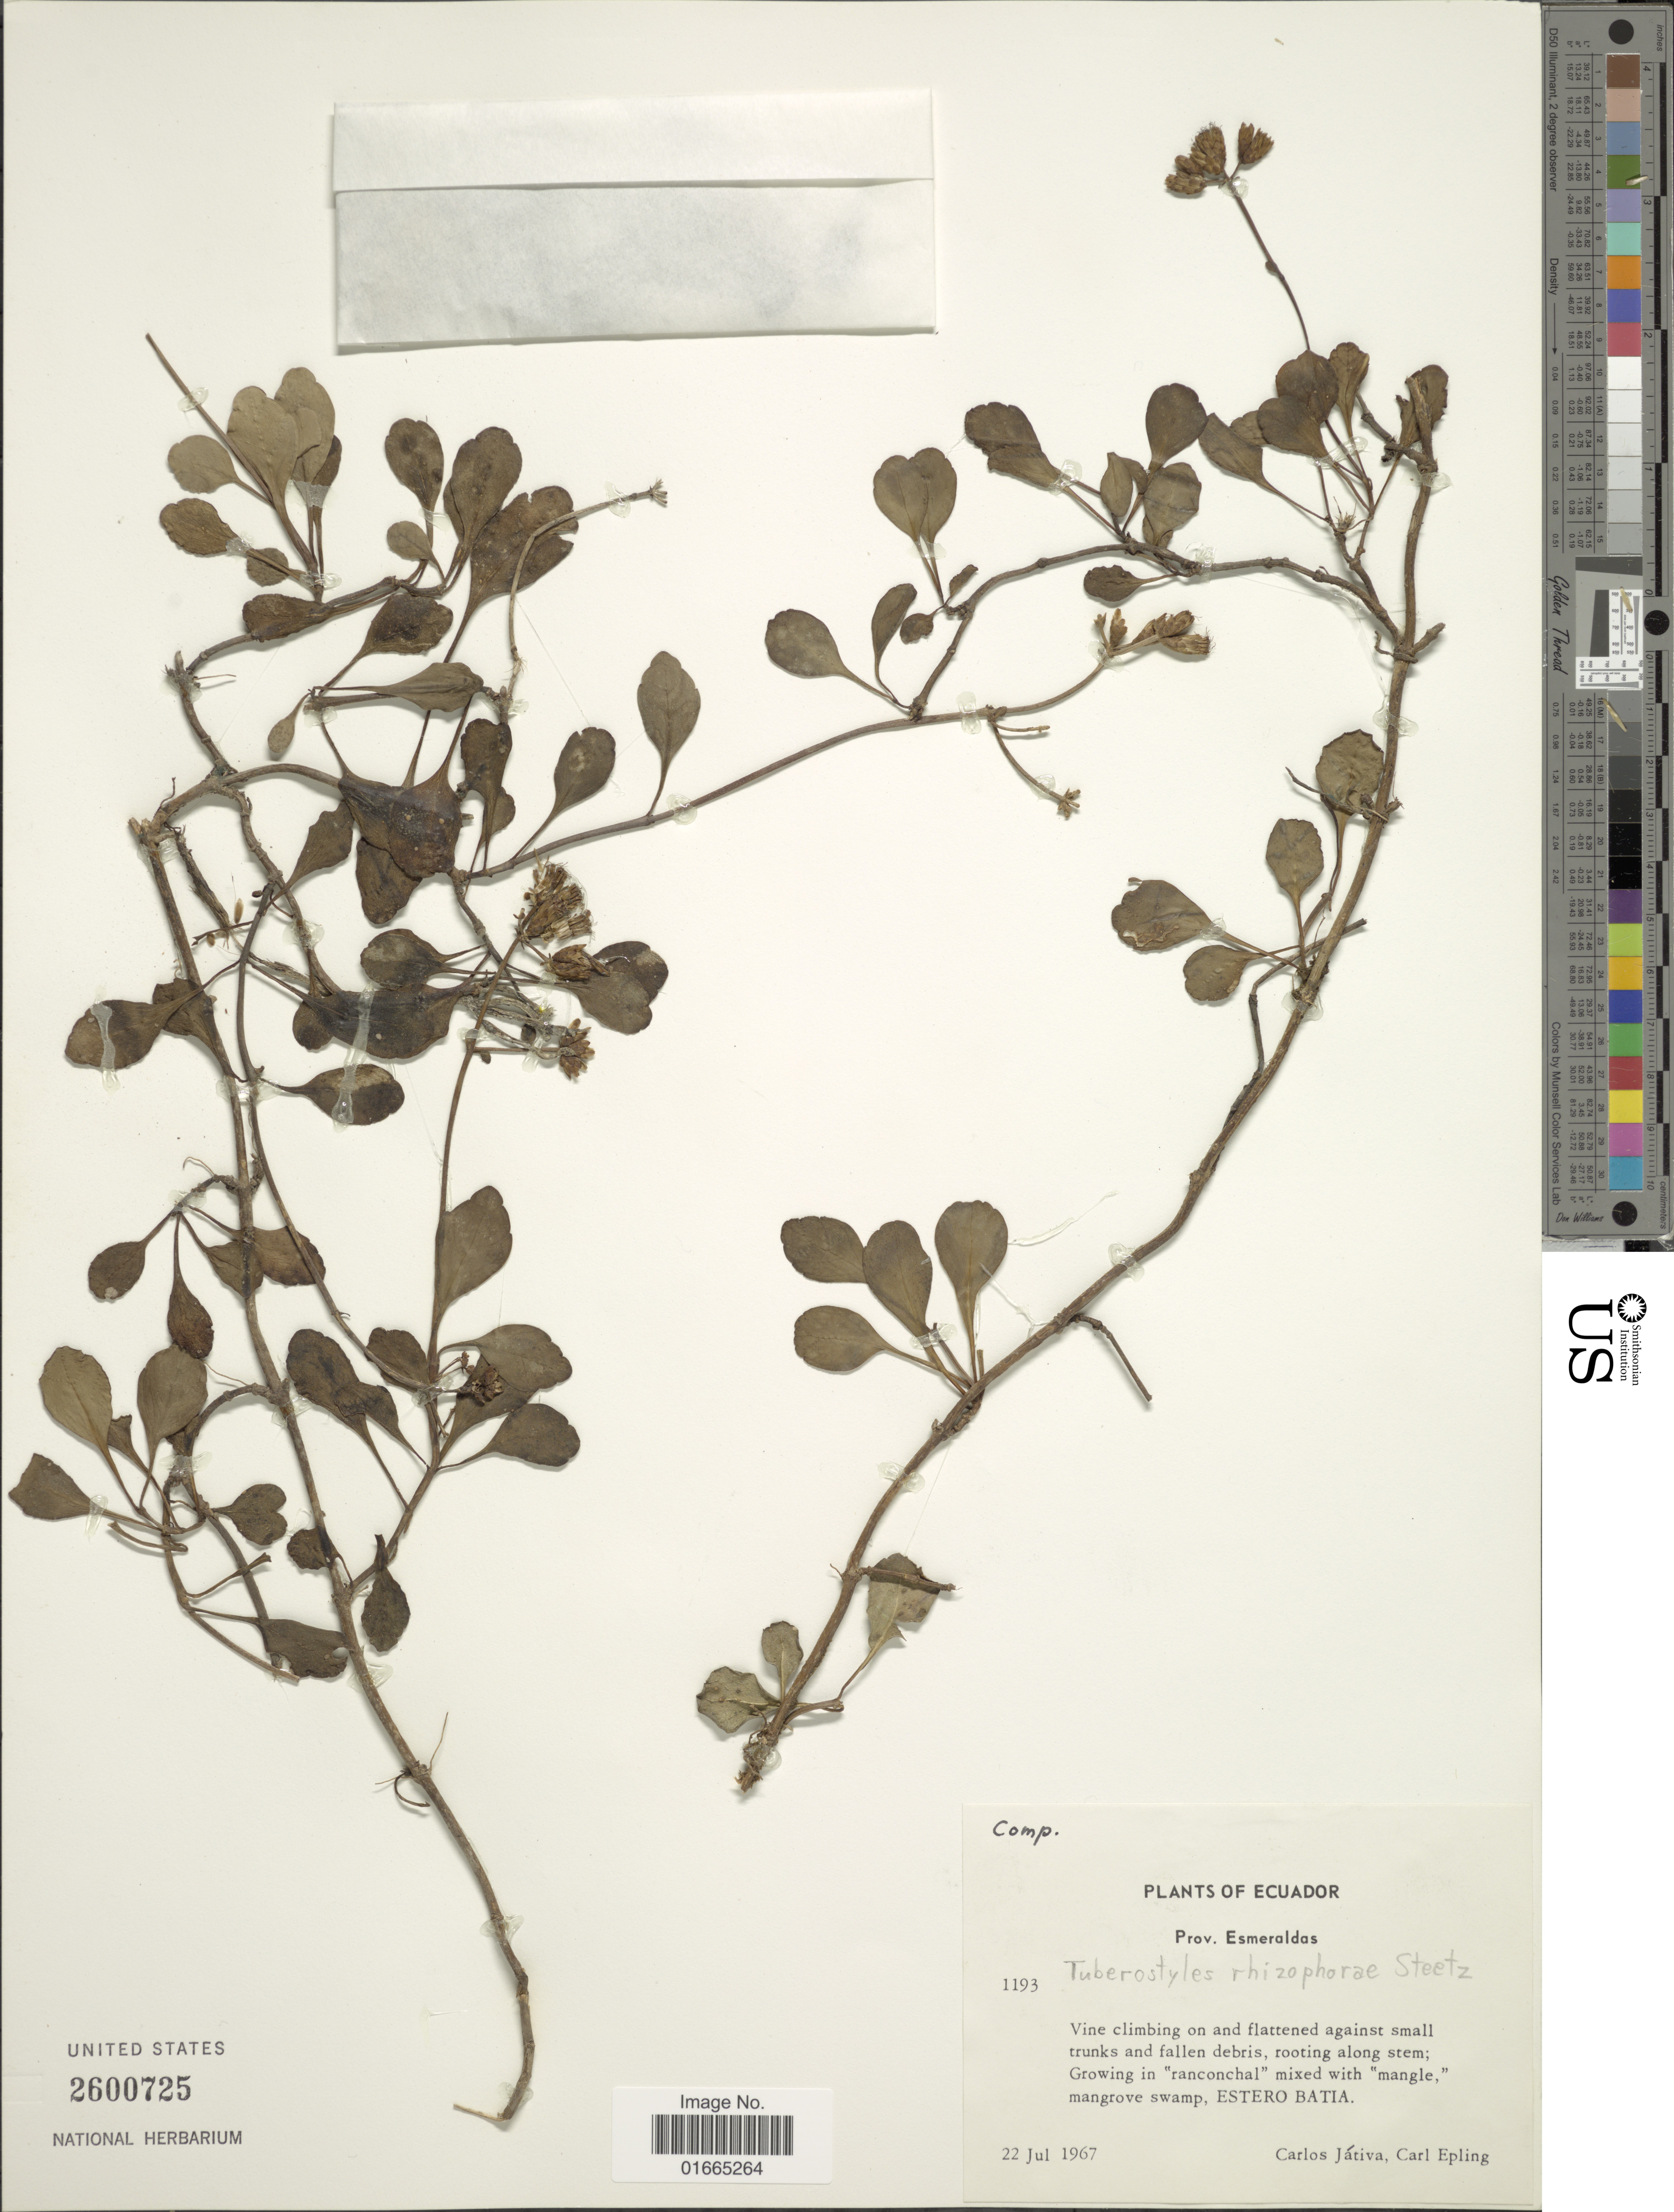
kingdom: Plantae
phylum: Tracheophyta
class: Magnoliopsida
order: Asterales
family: Asteraceae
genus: Tuberostylis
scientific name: Tuberostylis rhizophorae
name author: Steetz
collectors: C. D. Játiva & C. C. Epling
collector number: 1193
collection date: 1967-07-22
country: Ecuador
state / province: Esmeraldas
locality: Prov. Esmeraldas. Growing in "ranconchal" mixed w2ith "mangle", mangrove swamp, Estero Batia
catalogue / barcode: US 2600725